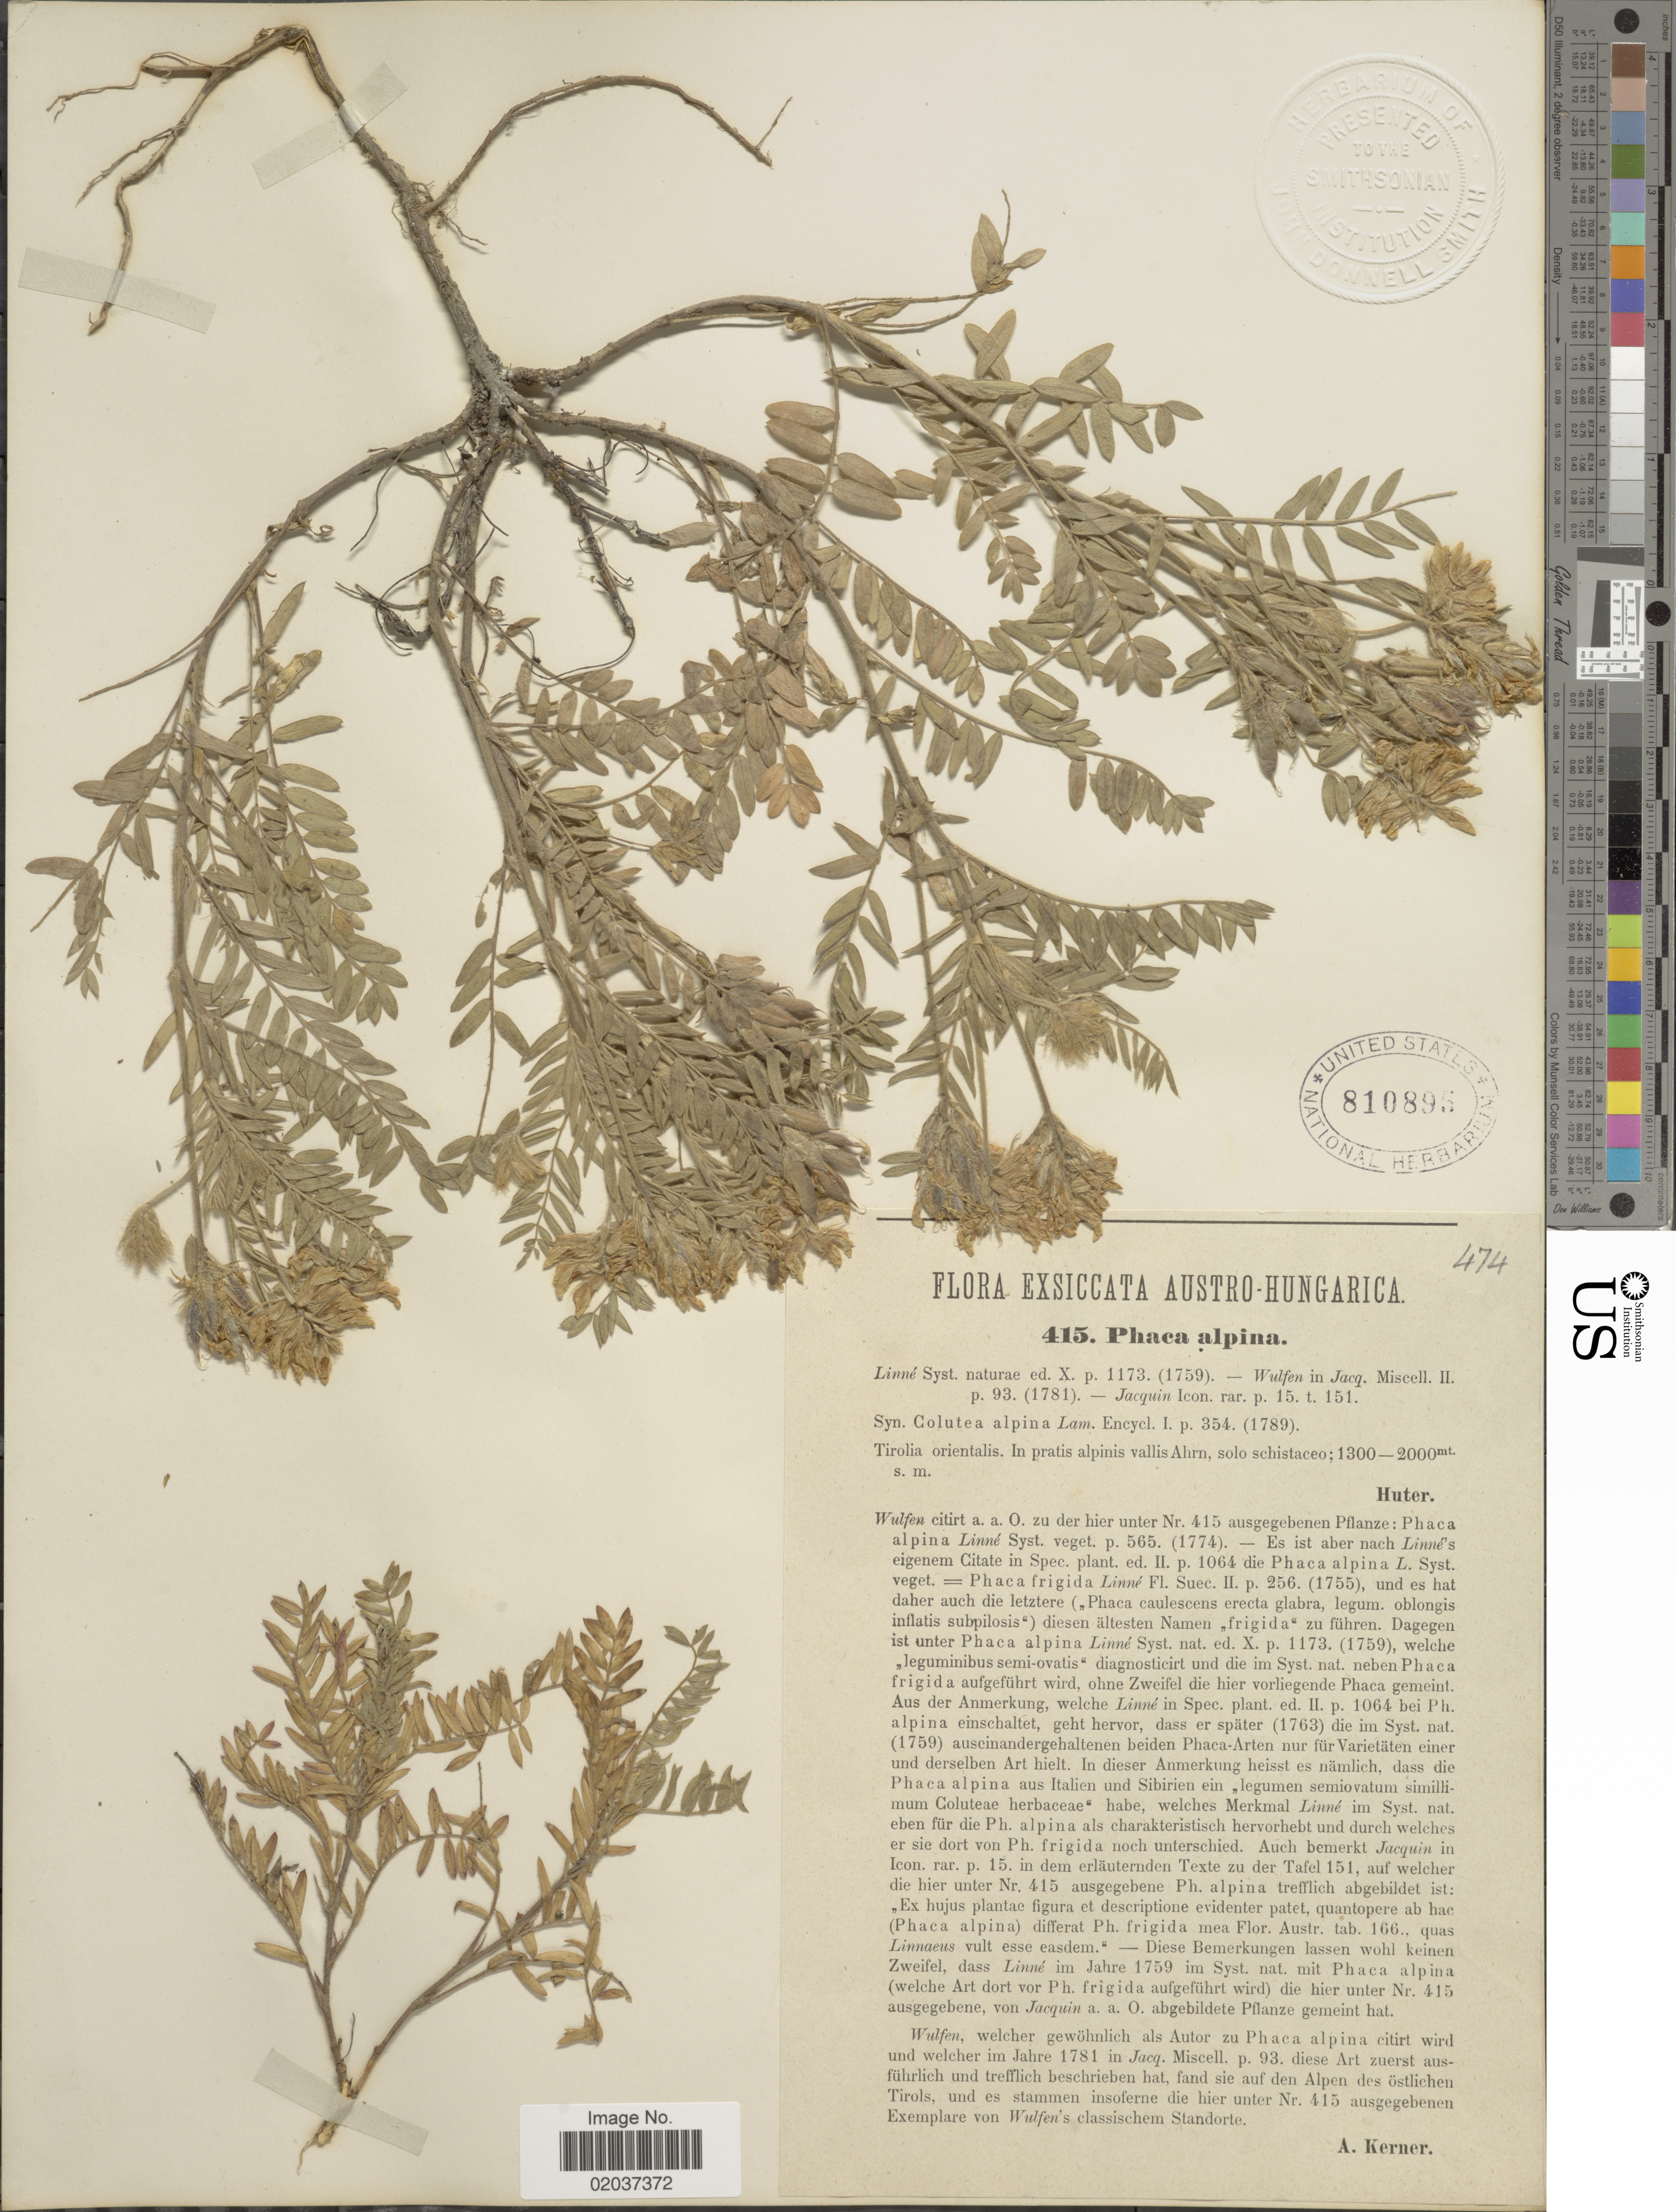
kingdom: Plantae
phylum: Tracheophyta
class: Magnoliopsida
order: Fabales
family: Fabaceae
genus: Astragalus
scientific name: Astragalus penduliflorus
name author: Lam.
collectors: -. Huter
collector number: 415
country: Austria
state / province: Tirol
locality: Tirolia orientalis, In pratis alpinis vallis Ahrn, solo schistaceo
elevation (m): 1300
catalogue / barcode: US 810895